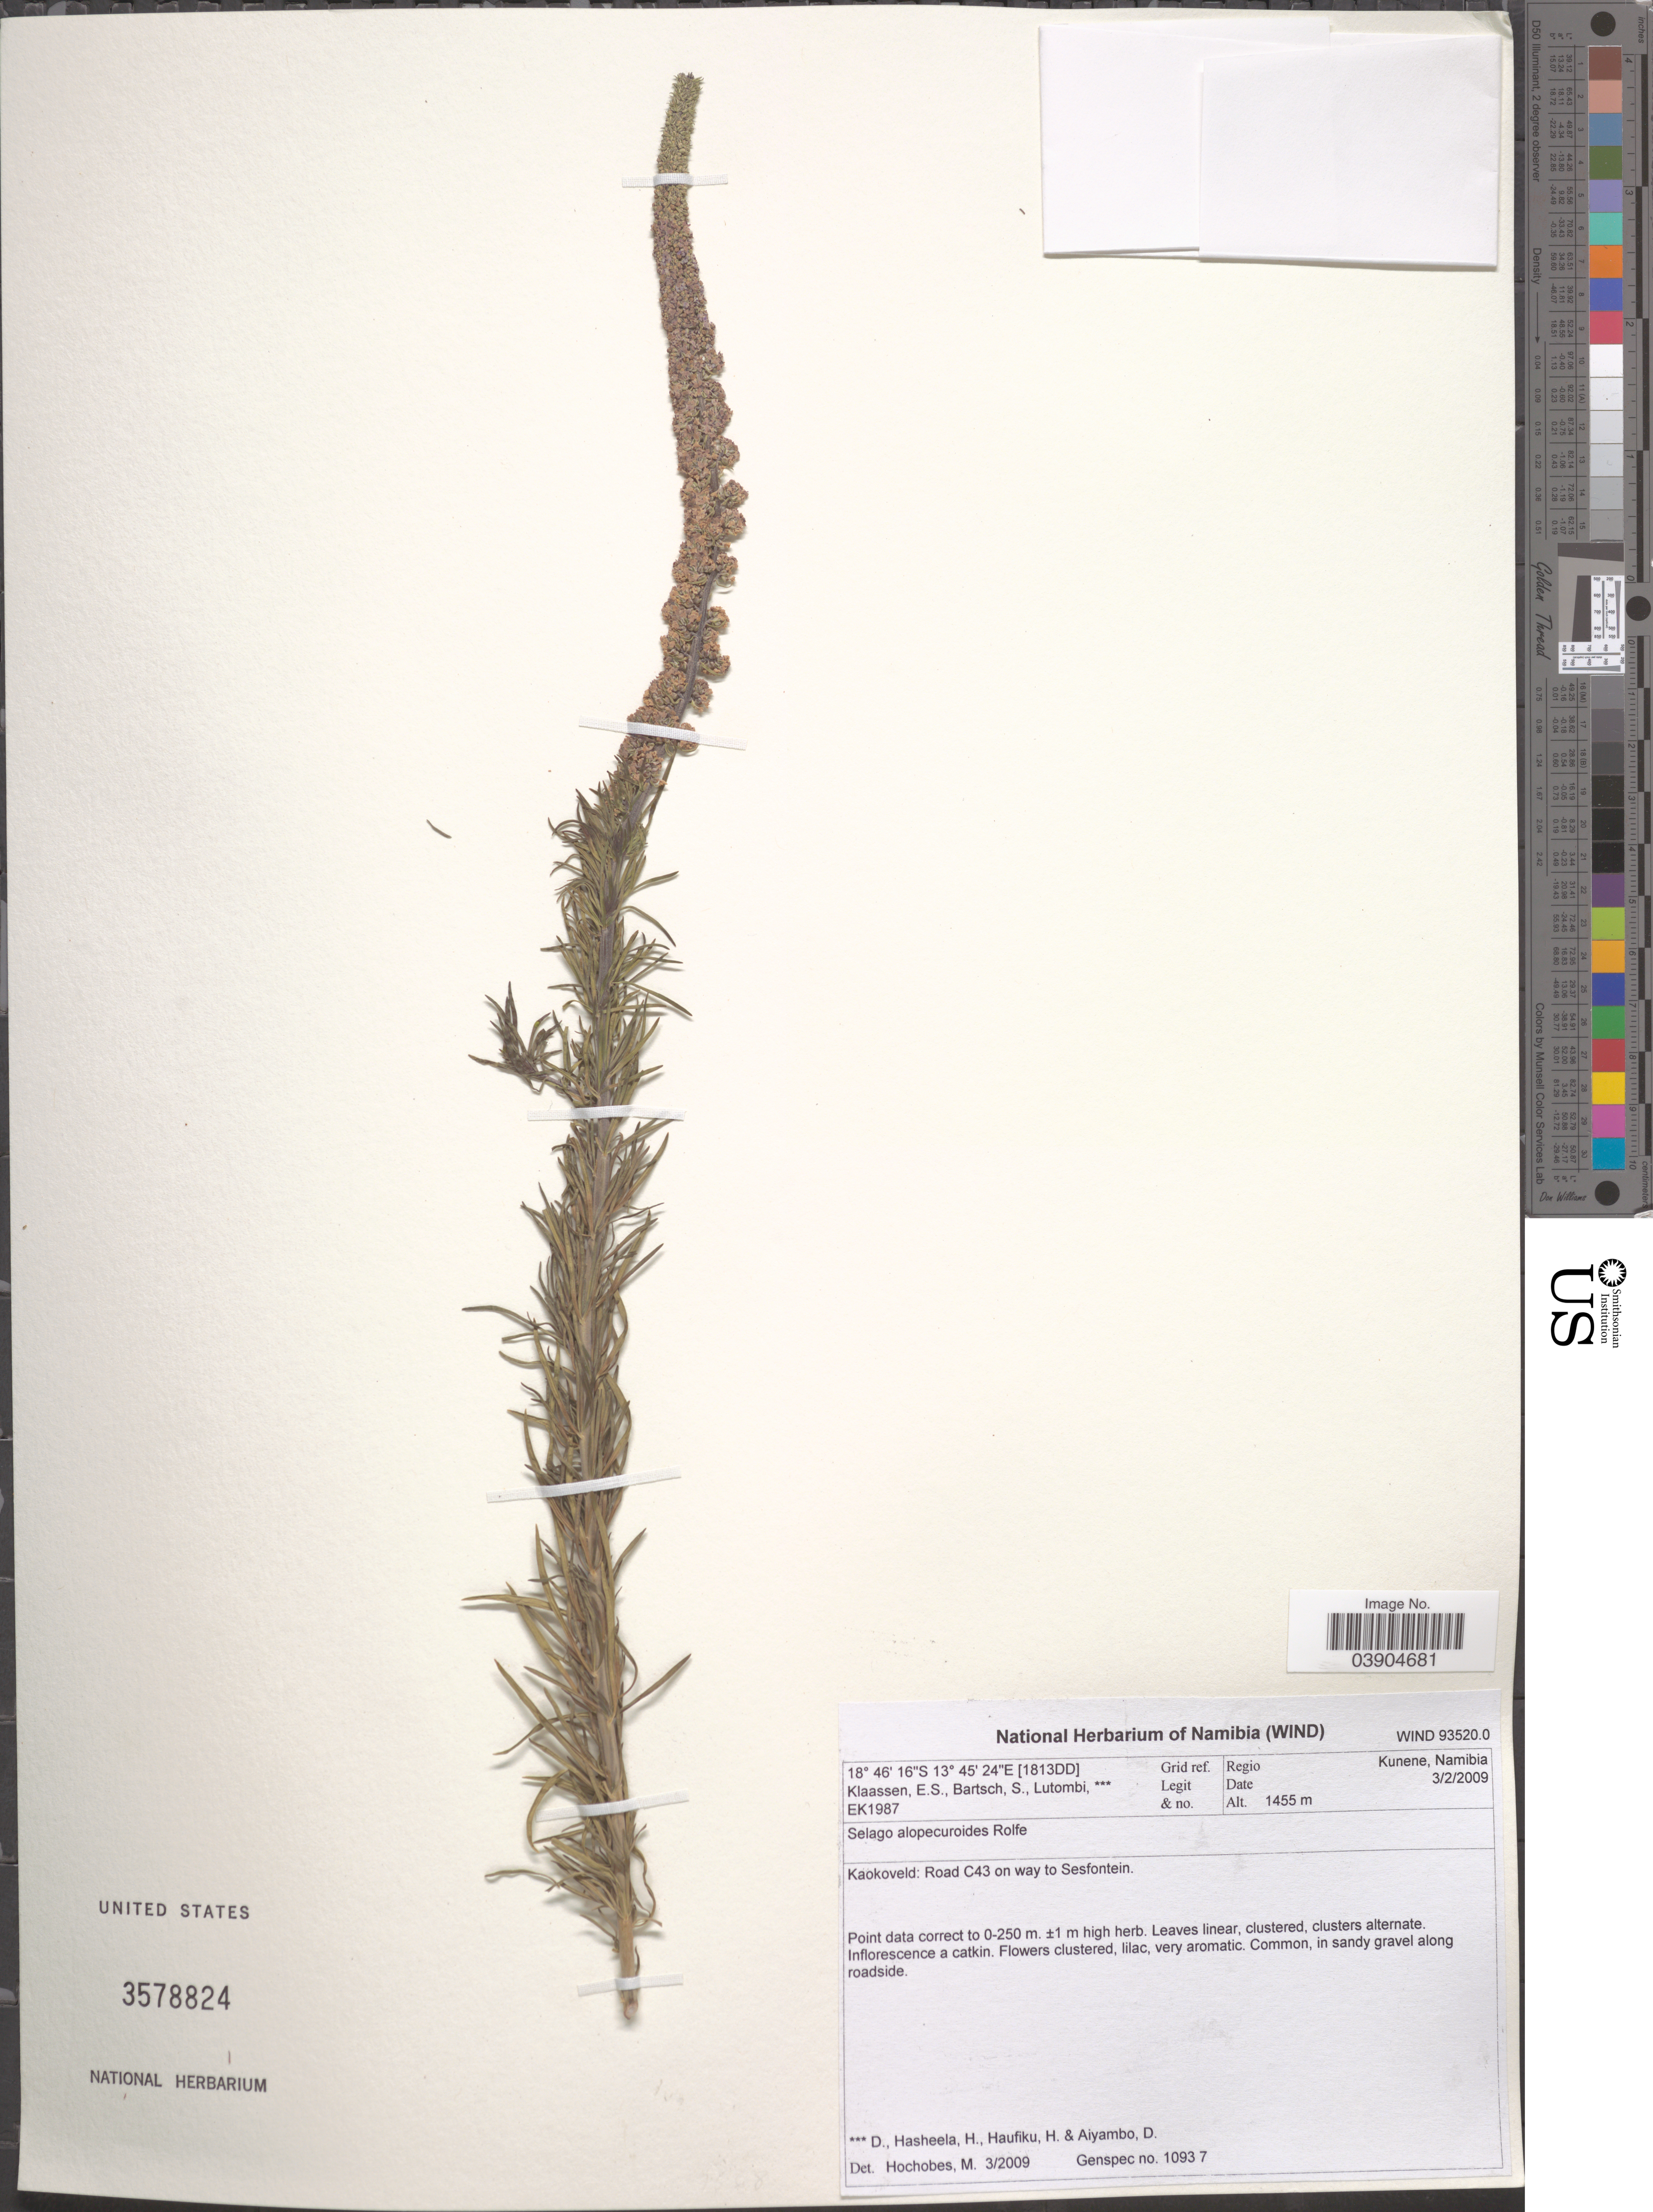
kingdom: Plantae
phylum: Tracheophyta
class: Magnoliopsida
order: Lamiales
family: Scrophulariaceae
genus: Selago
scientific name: Selago alopecuroides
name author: Rolfe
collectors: E. S. Klaassen, S. Bartsch & Lutombi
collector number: EK1987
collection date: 2009-02-03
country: Namibia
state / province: Kunene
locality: Grid ref. [1813DD]. Regio Kunene, Namibia. Kaokoveld: Road C43 on way to Sesfontein.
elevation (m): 1455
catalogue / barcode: US 3578824